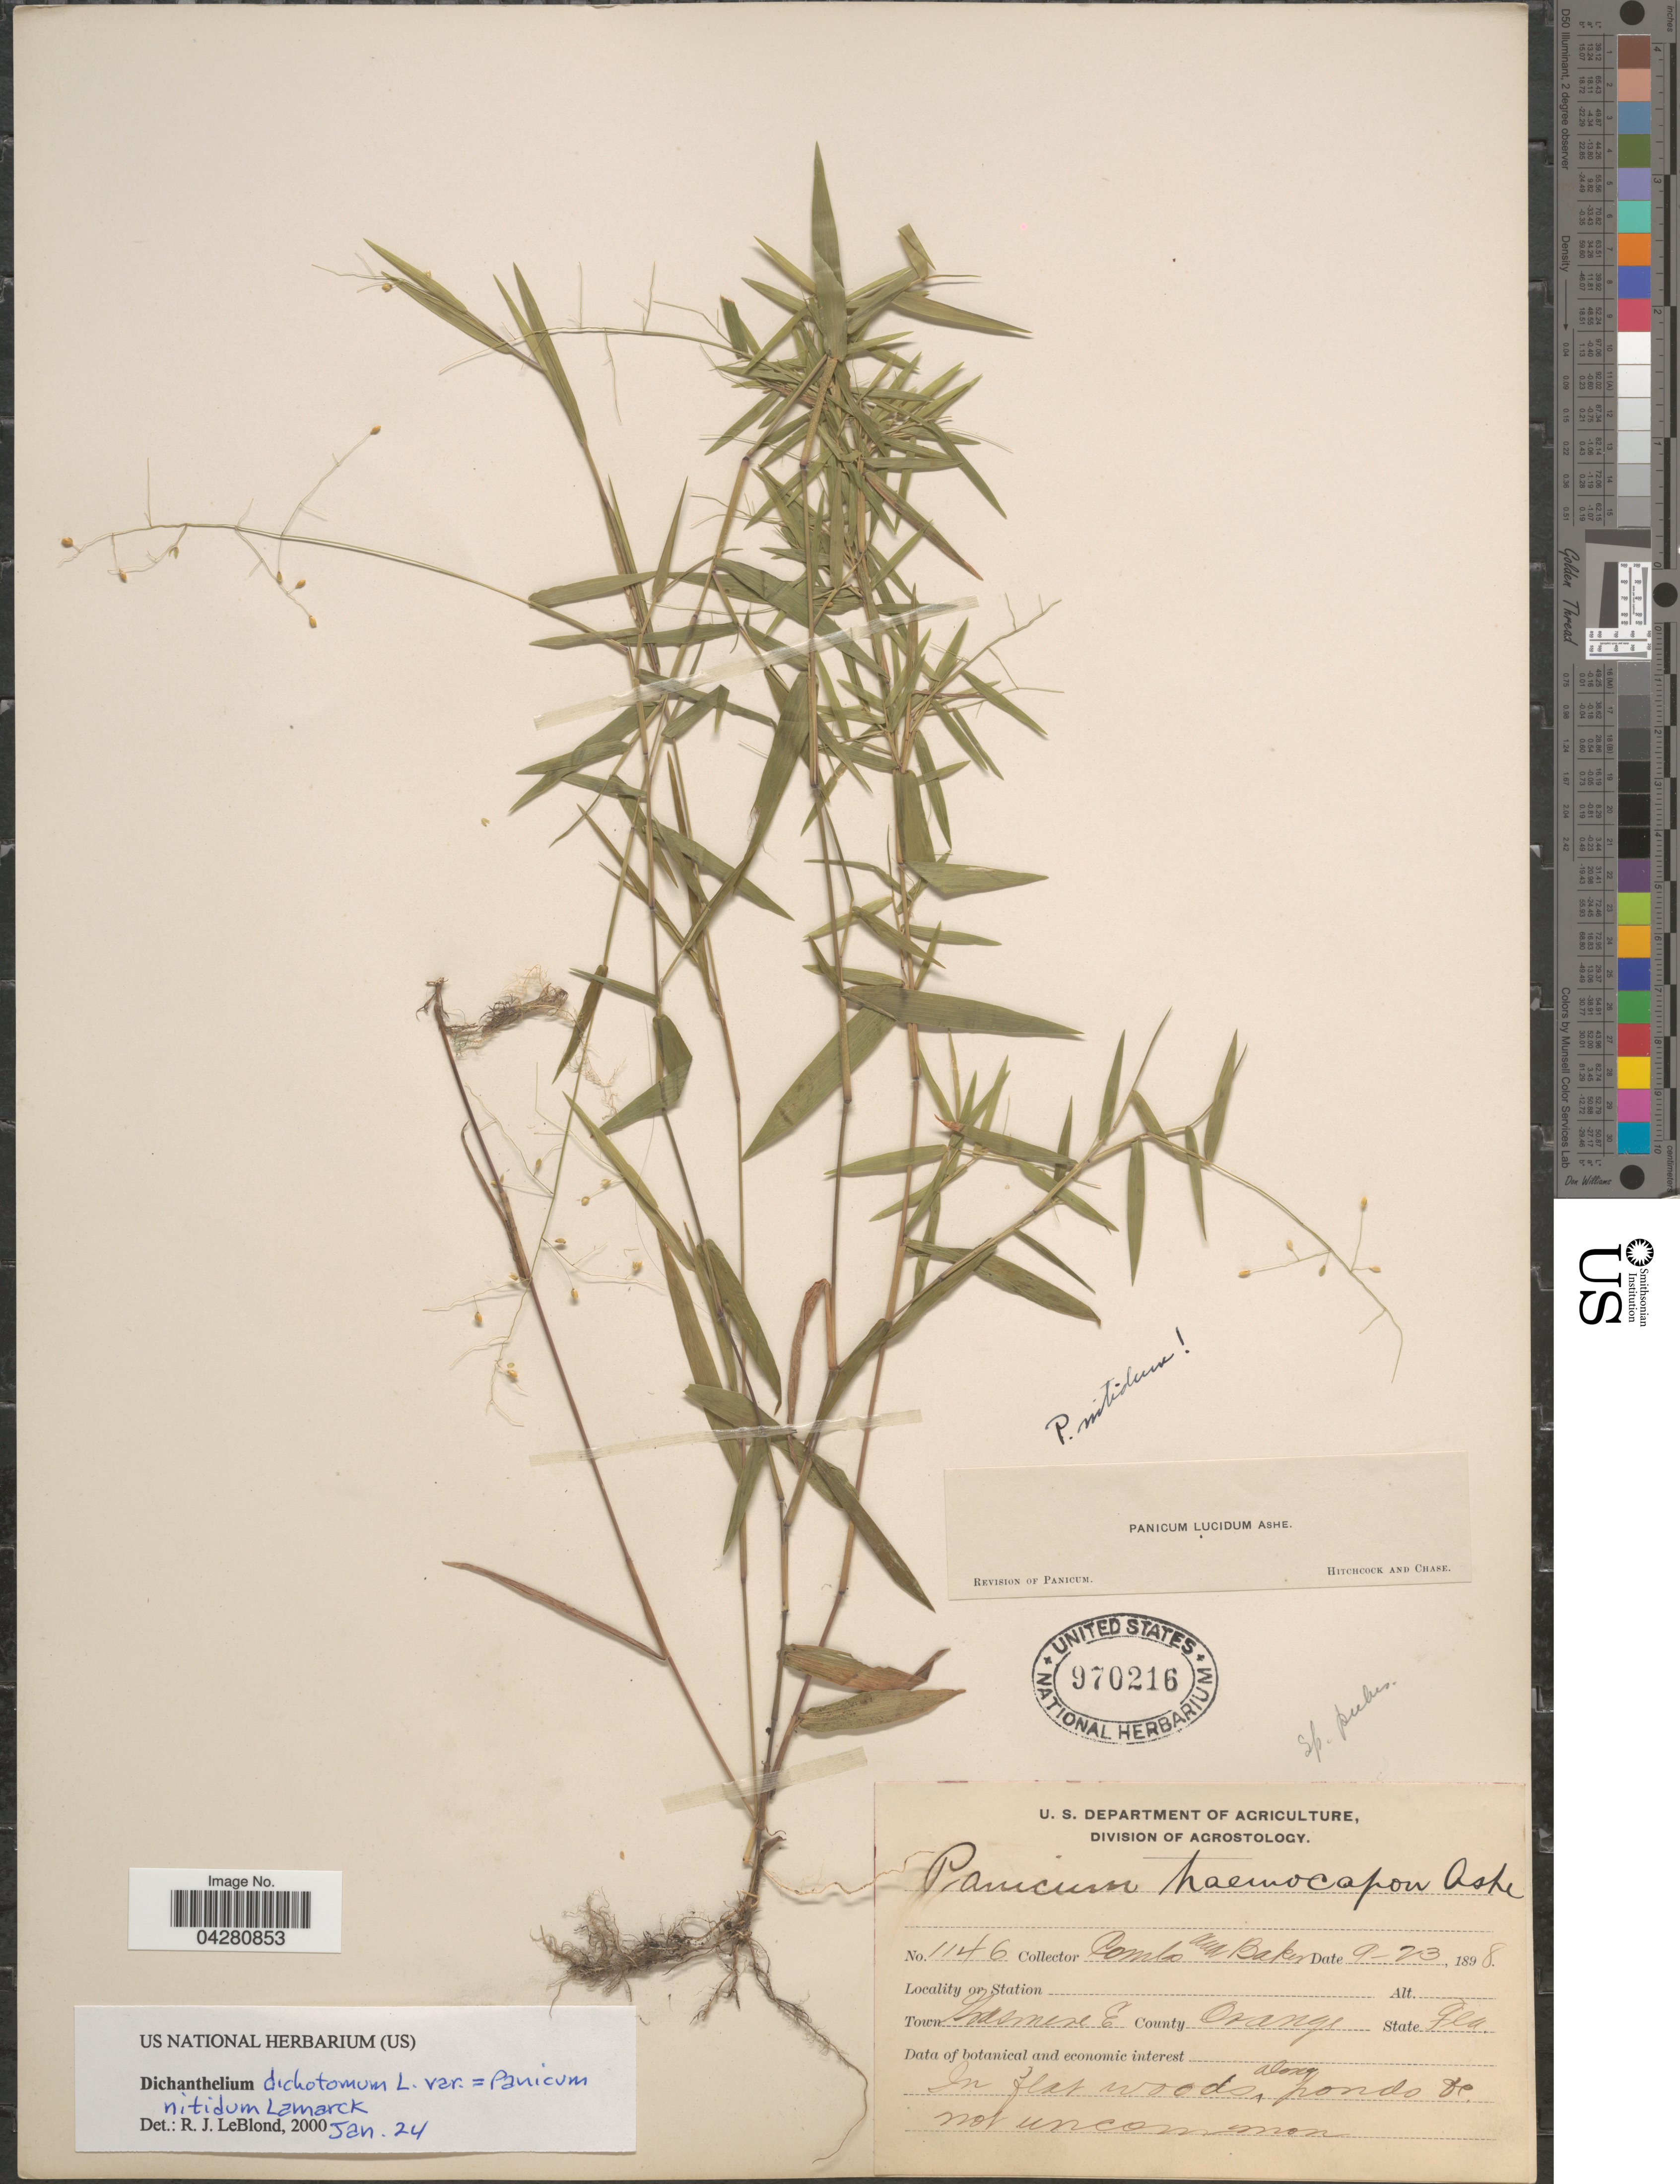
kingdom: Plantae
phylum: Tracheophyta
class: Liliopsida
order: Poales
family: Poaceae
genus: Dichanthelium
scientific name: Dichanthelium dichotomum var. dichotomum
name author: (L.) Gould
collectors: -. Combs & Baker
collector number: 1146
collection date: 1898-09-23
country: United States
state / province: Florida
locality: Town Grasmere E. County Orange.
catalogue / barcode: US 970216